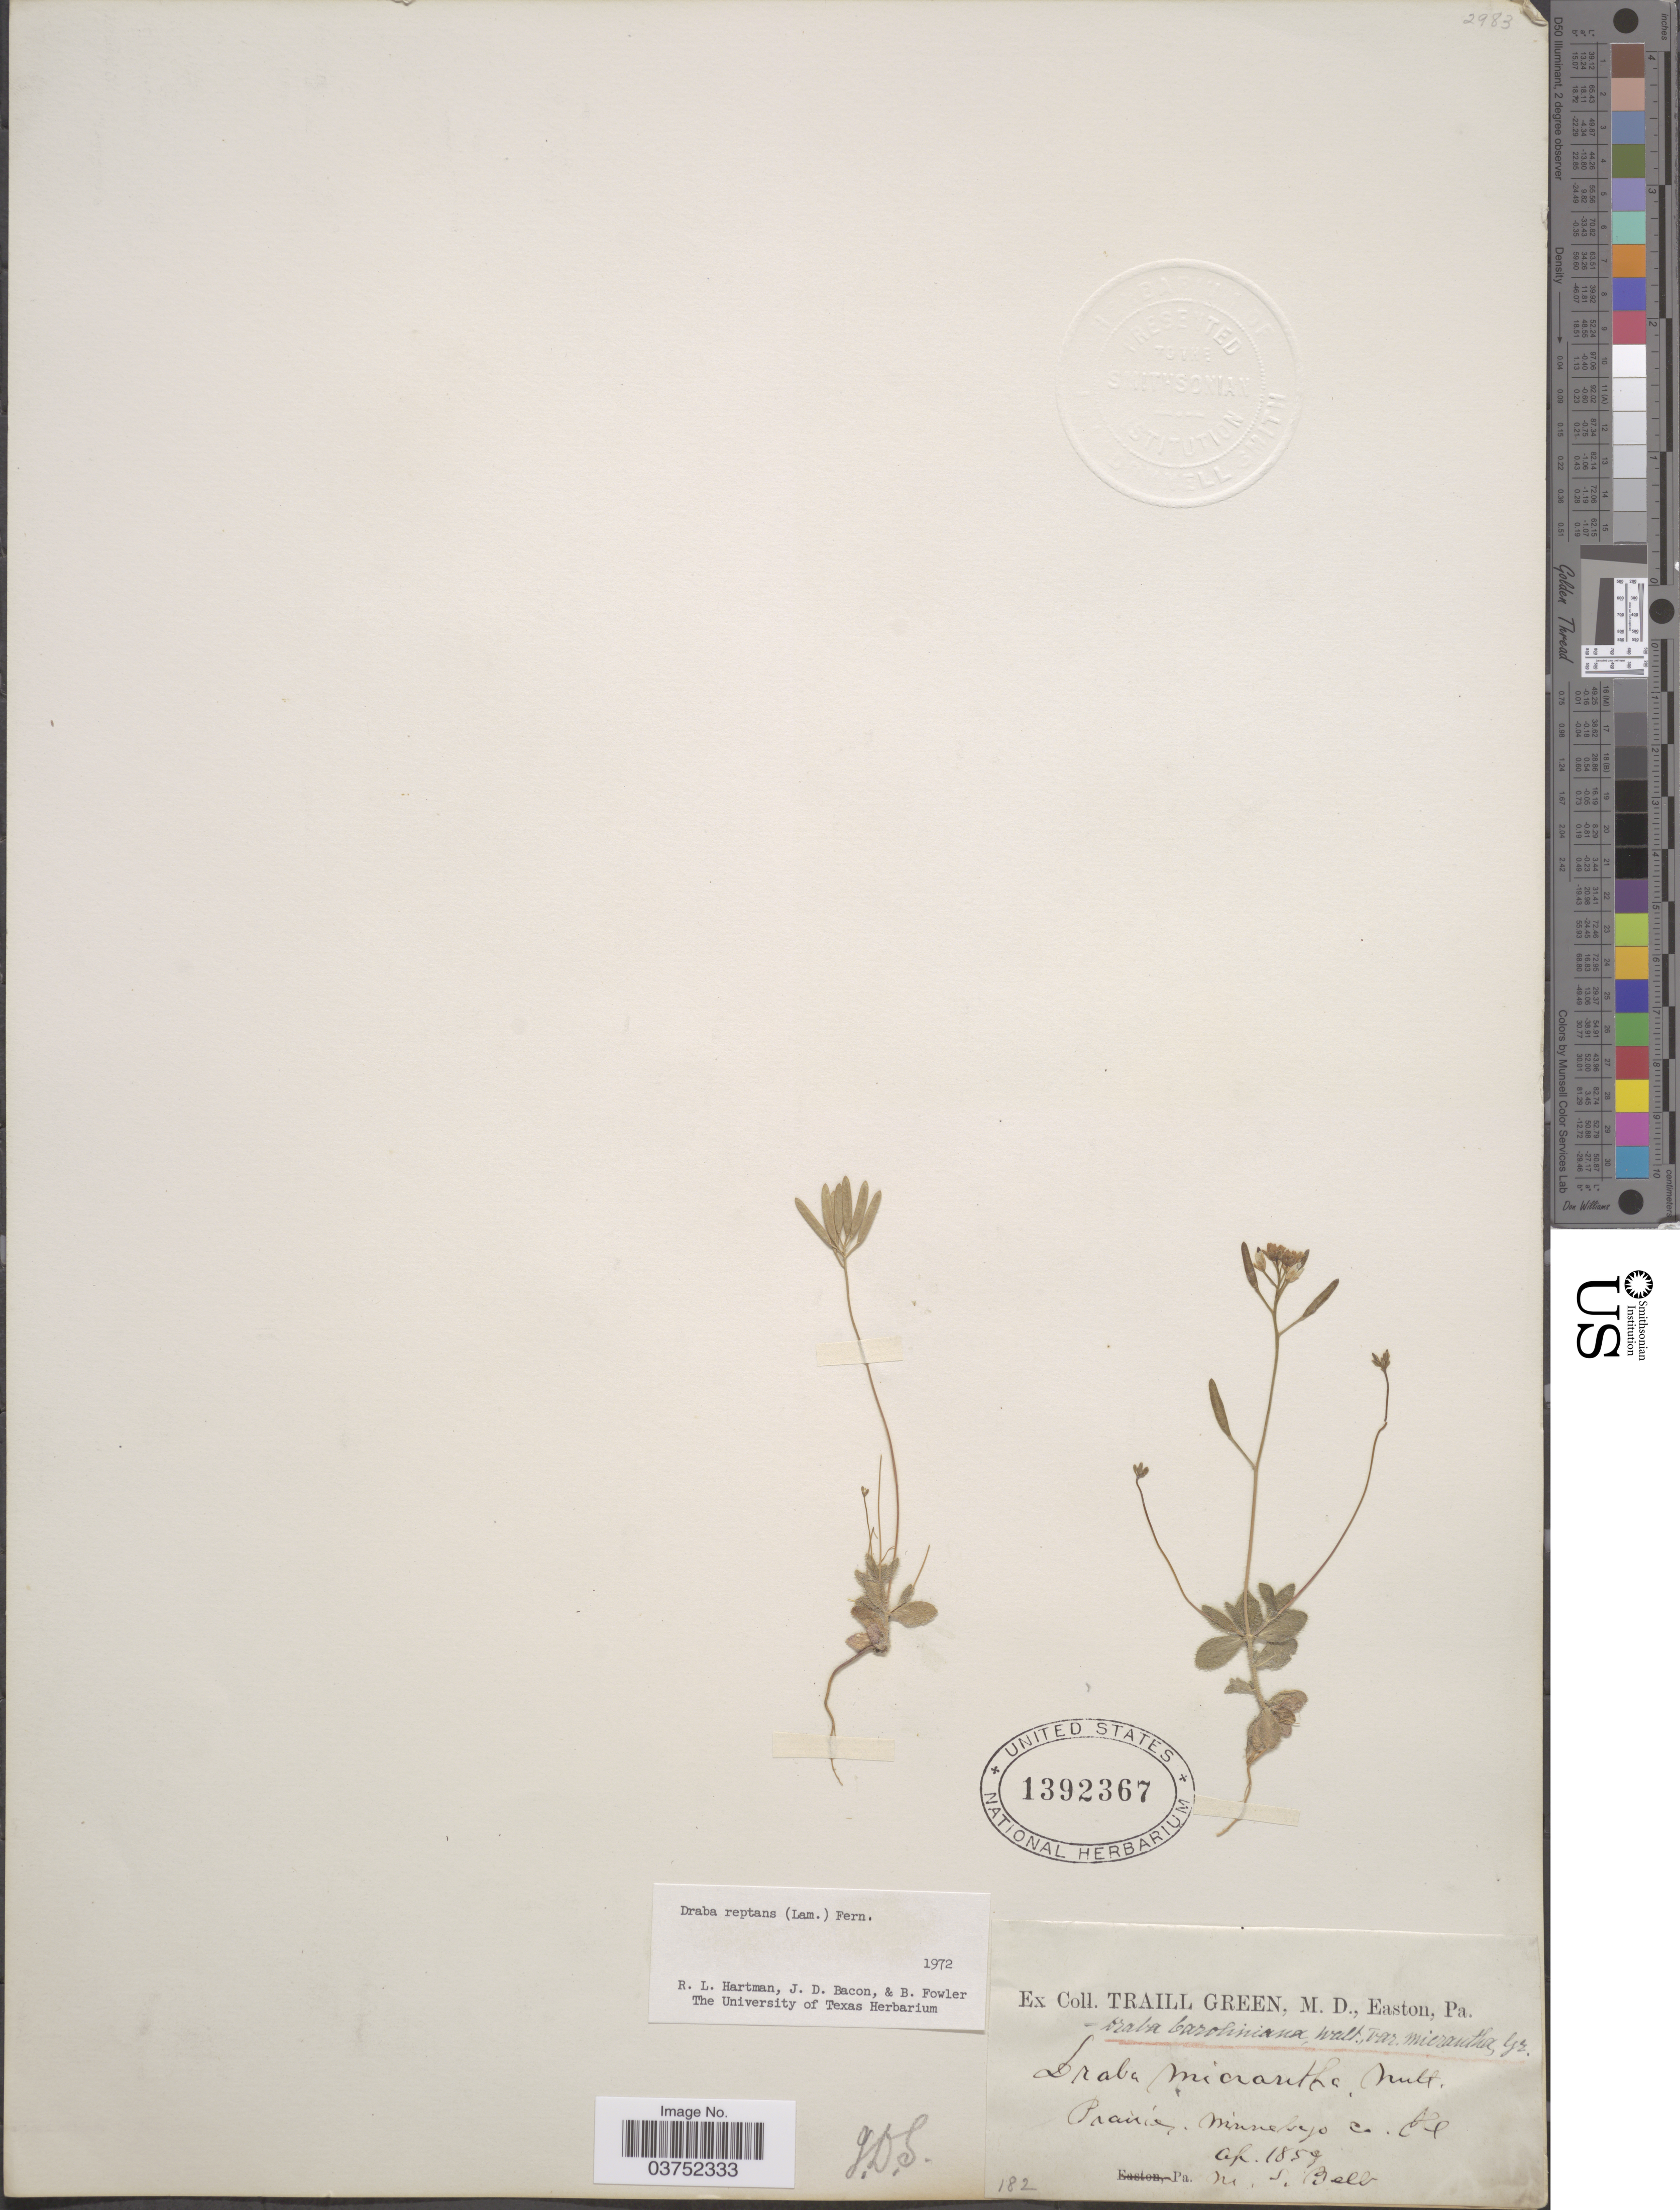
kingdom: Plantae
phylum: Tracheophyta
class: Magnoliopsida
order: Brassicales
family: Brassicaceae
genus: Draba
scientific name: Draba reptans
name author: (Lam.) Fernald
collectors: M. Bebb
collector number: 182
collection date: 1859-04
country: United States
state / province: Illinois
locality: Prairie. Winnebago Co.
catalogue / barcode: US 1392367